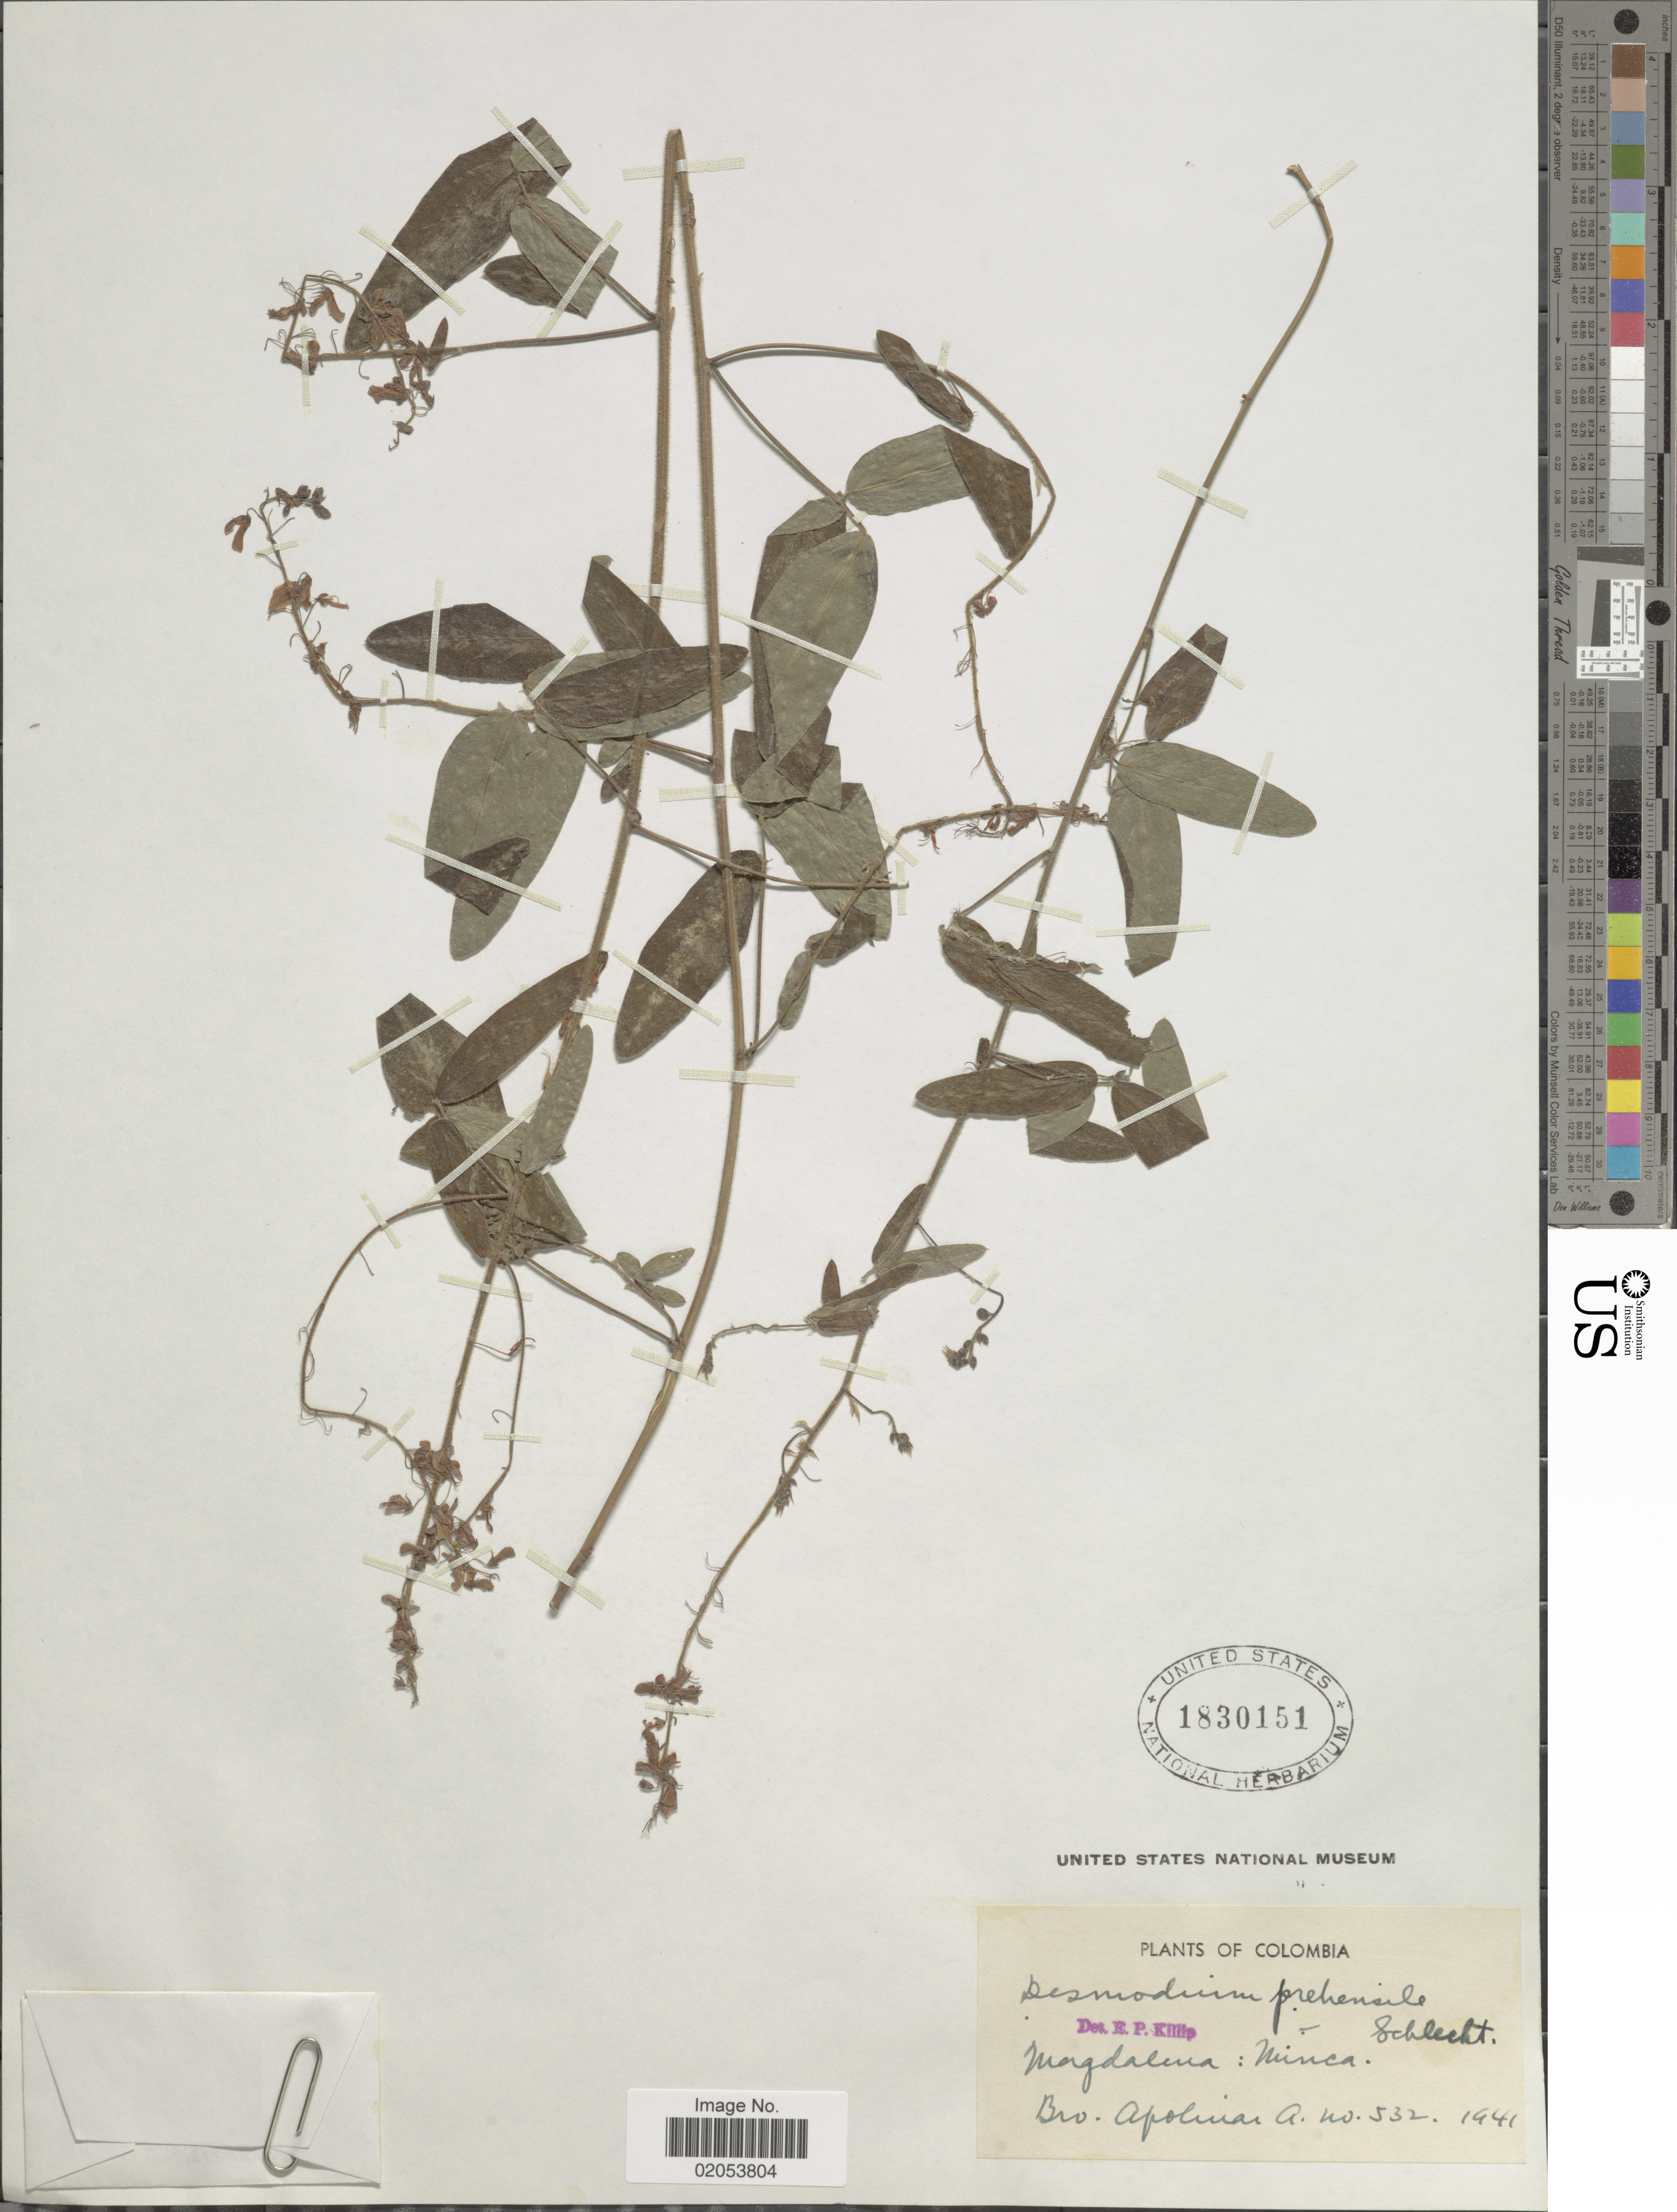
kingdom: Plantae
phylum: Tracheophyta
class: Magnoliopsida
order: Fabales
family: Fabaceae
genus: Desmodium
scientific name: Desmodium prehensile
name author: Schltdl.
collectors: Bro. Apolinar A.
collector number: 532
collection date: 1941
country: Colombia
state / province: Magdalena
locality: Minca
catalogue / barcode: US 1830151